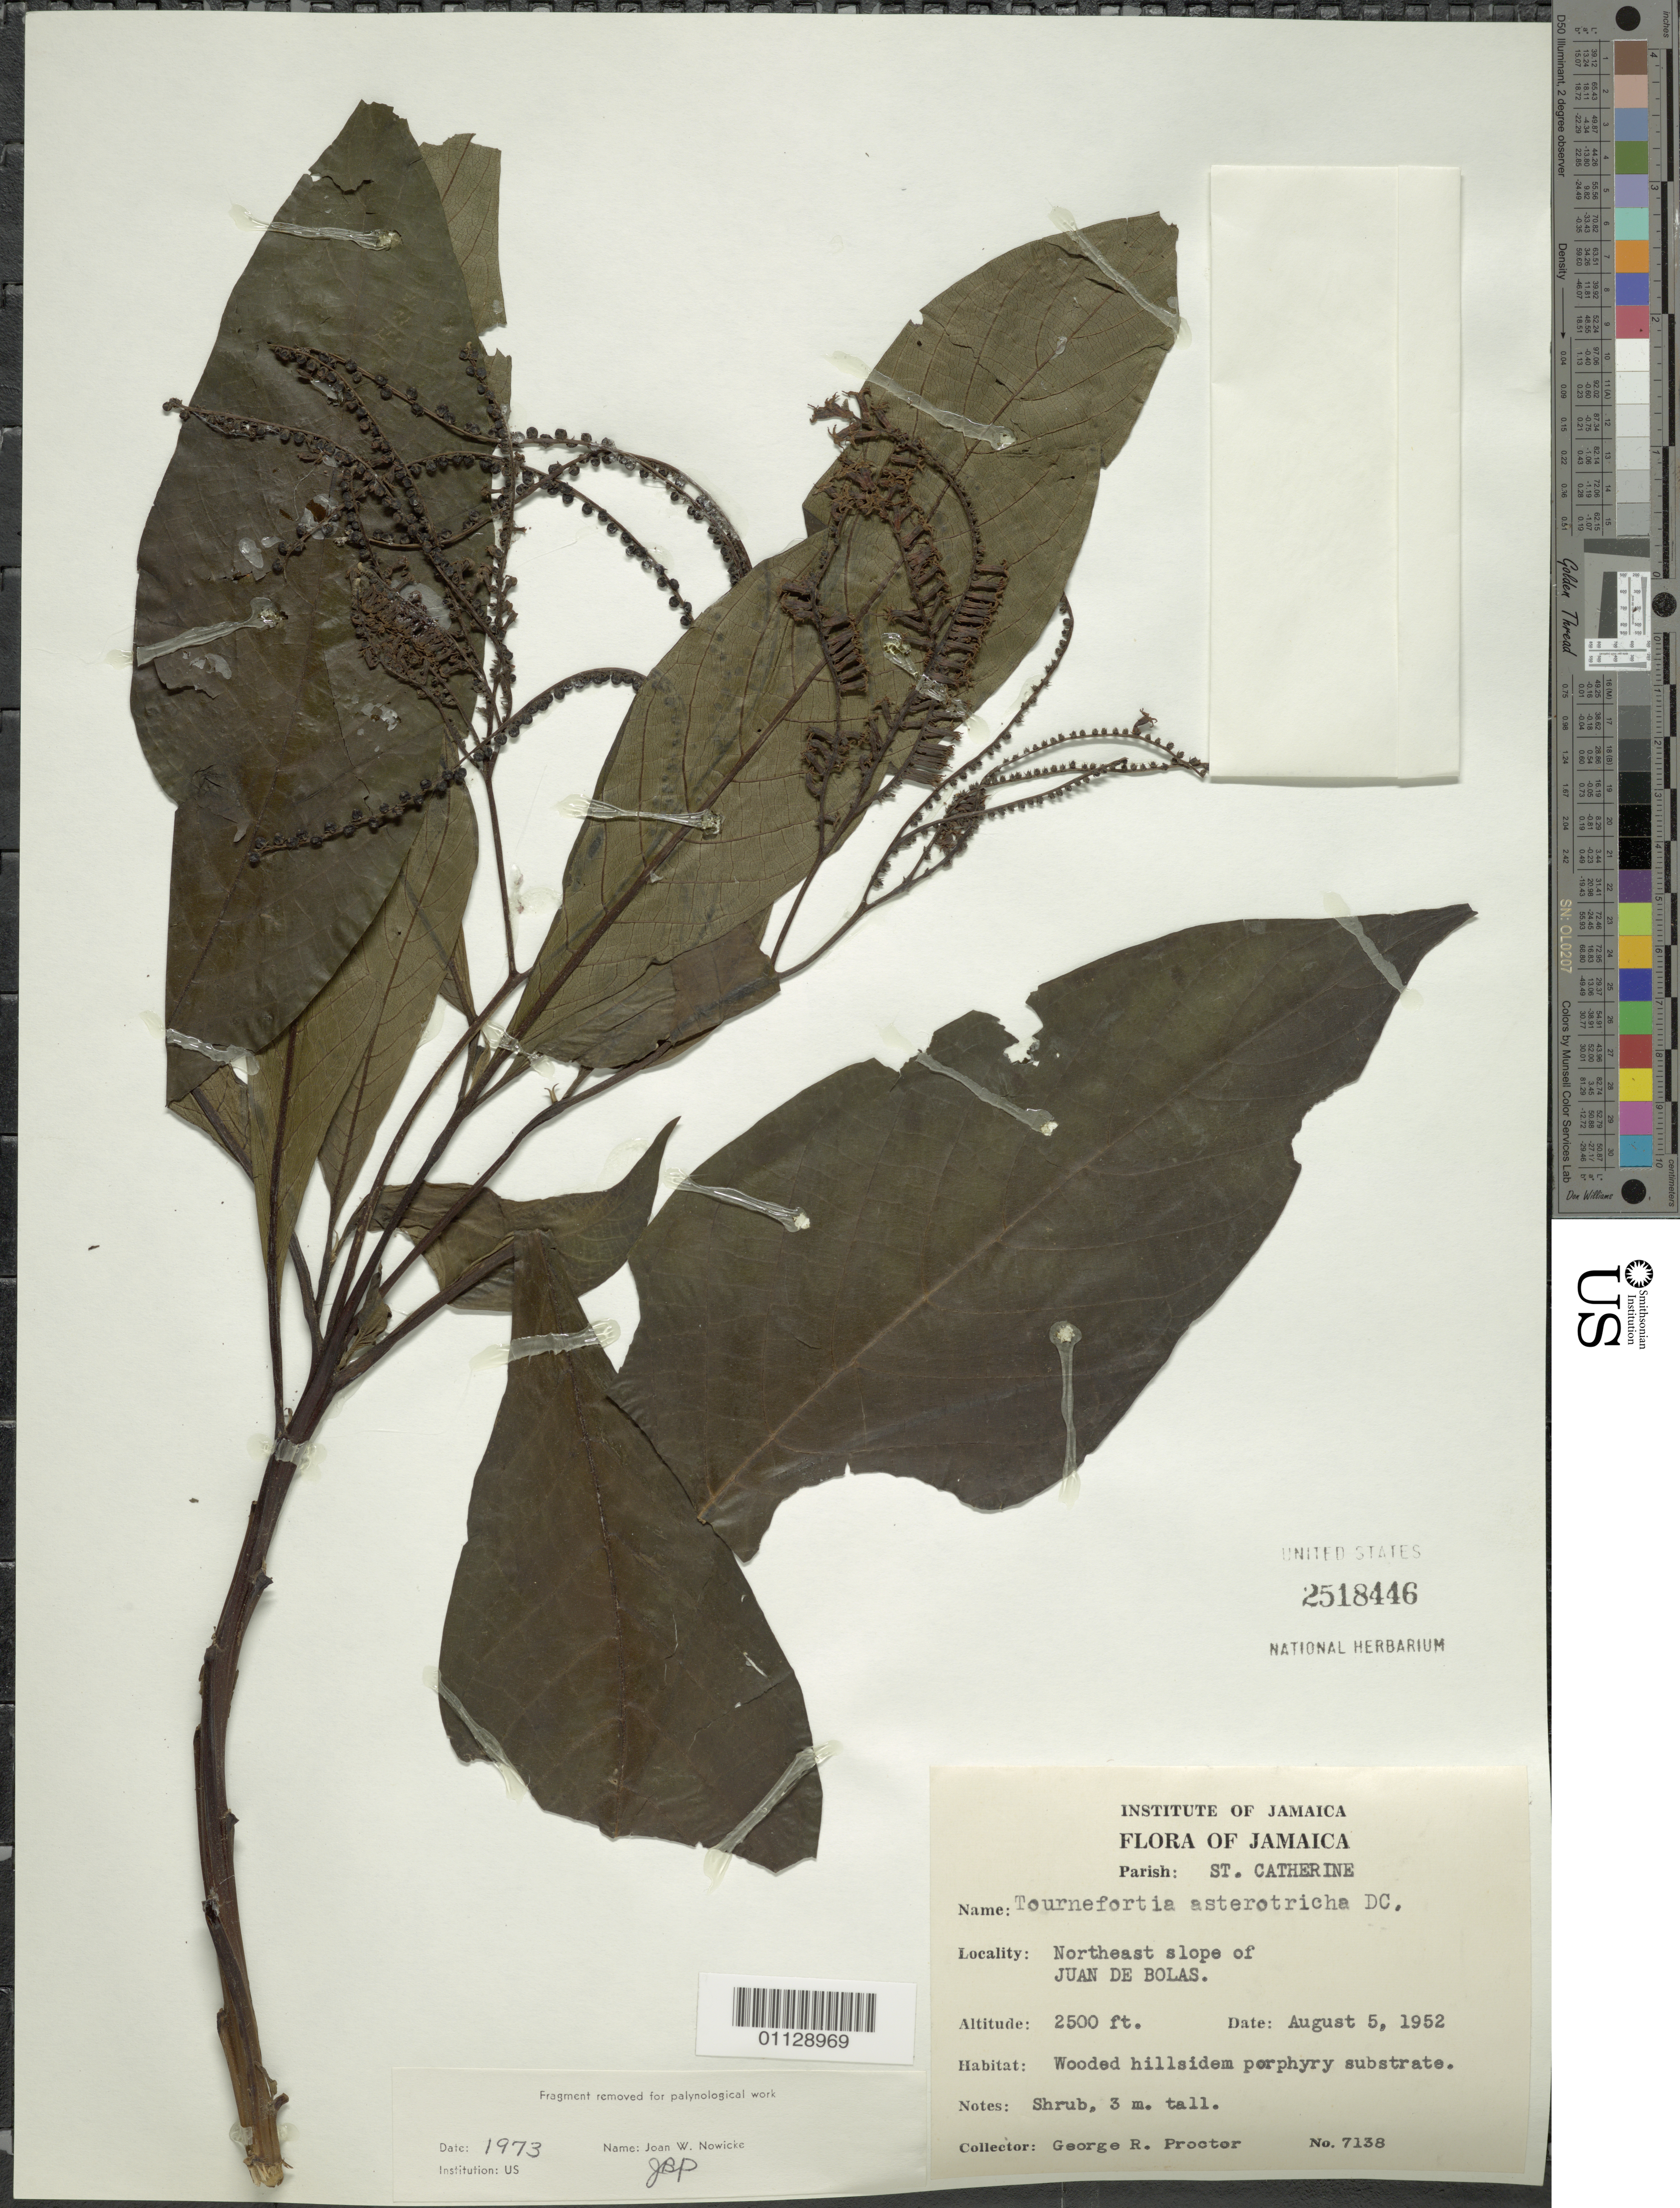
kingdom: Plantae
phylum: Tracheophyta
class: Magnoliopsida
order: Boraginales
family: Heliotropiaceae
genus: Tournefortia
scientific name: Tournefortia astrotricha var. astrotricha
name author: A. DC.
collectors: G. R. Proctor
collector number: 7183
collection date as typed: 05 Aug 1952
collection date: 1952-08-05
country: Jamaica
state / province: Saint Catherine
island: Jamaica I.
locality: Wooded hillsidem perphyry substrate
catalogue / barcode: US 2518446